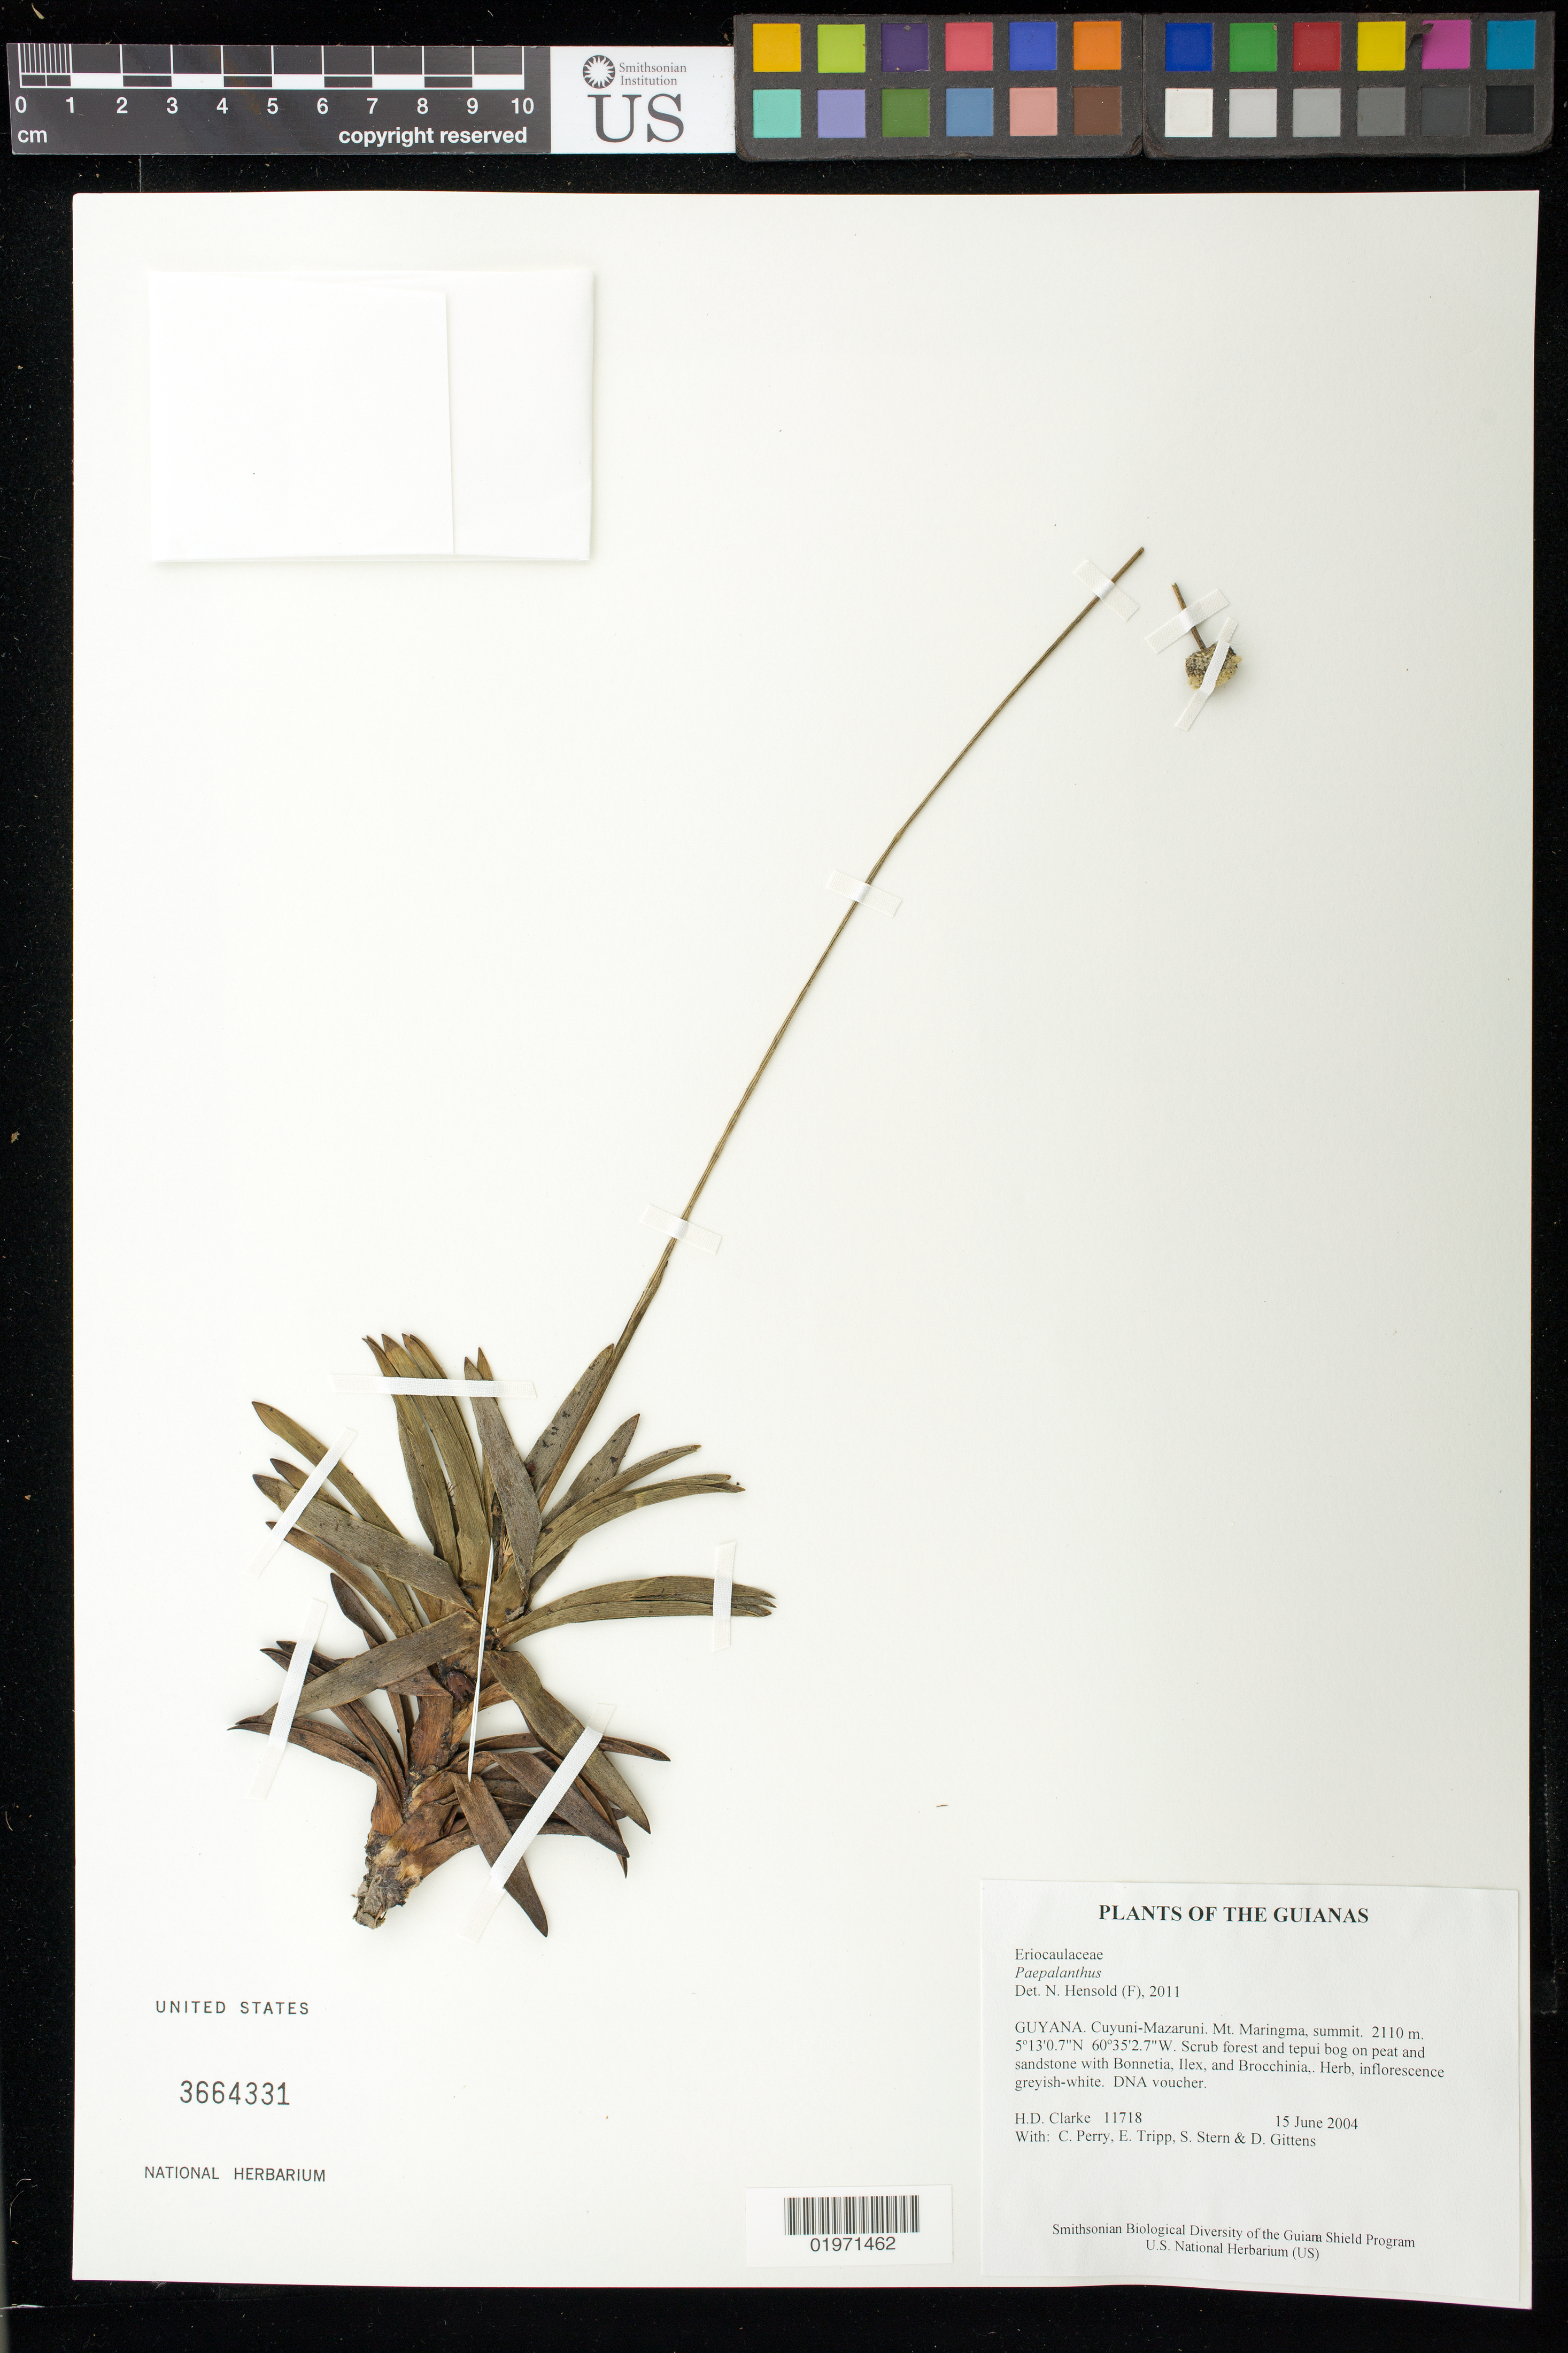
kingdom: Plantae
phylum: Tracheophyta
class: Liliopsida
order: Poales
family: Eriocaulaceae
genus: Paepalanthus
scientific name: Paepalanthus sp.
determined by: Hensold, N.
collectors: H. D. Clarke, C. Perry, E. Tripp, S. R. Stern & D. Gittens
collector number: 11718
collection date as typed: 15 June 2004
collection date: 2004-06-15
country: Guyana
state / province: Cuyuni-Mazaruni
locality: Mt. Maringma, summit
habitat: Scrub forest and tepui bog on peat and sandstone with Bonnetia, Ilex, and Brocchinia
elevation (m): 2110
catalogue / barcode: US 3664331